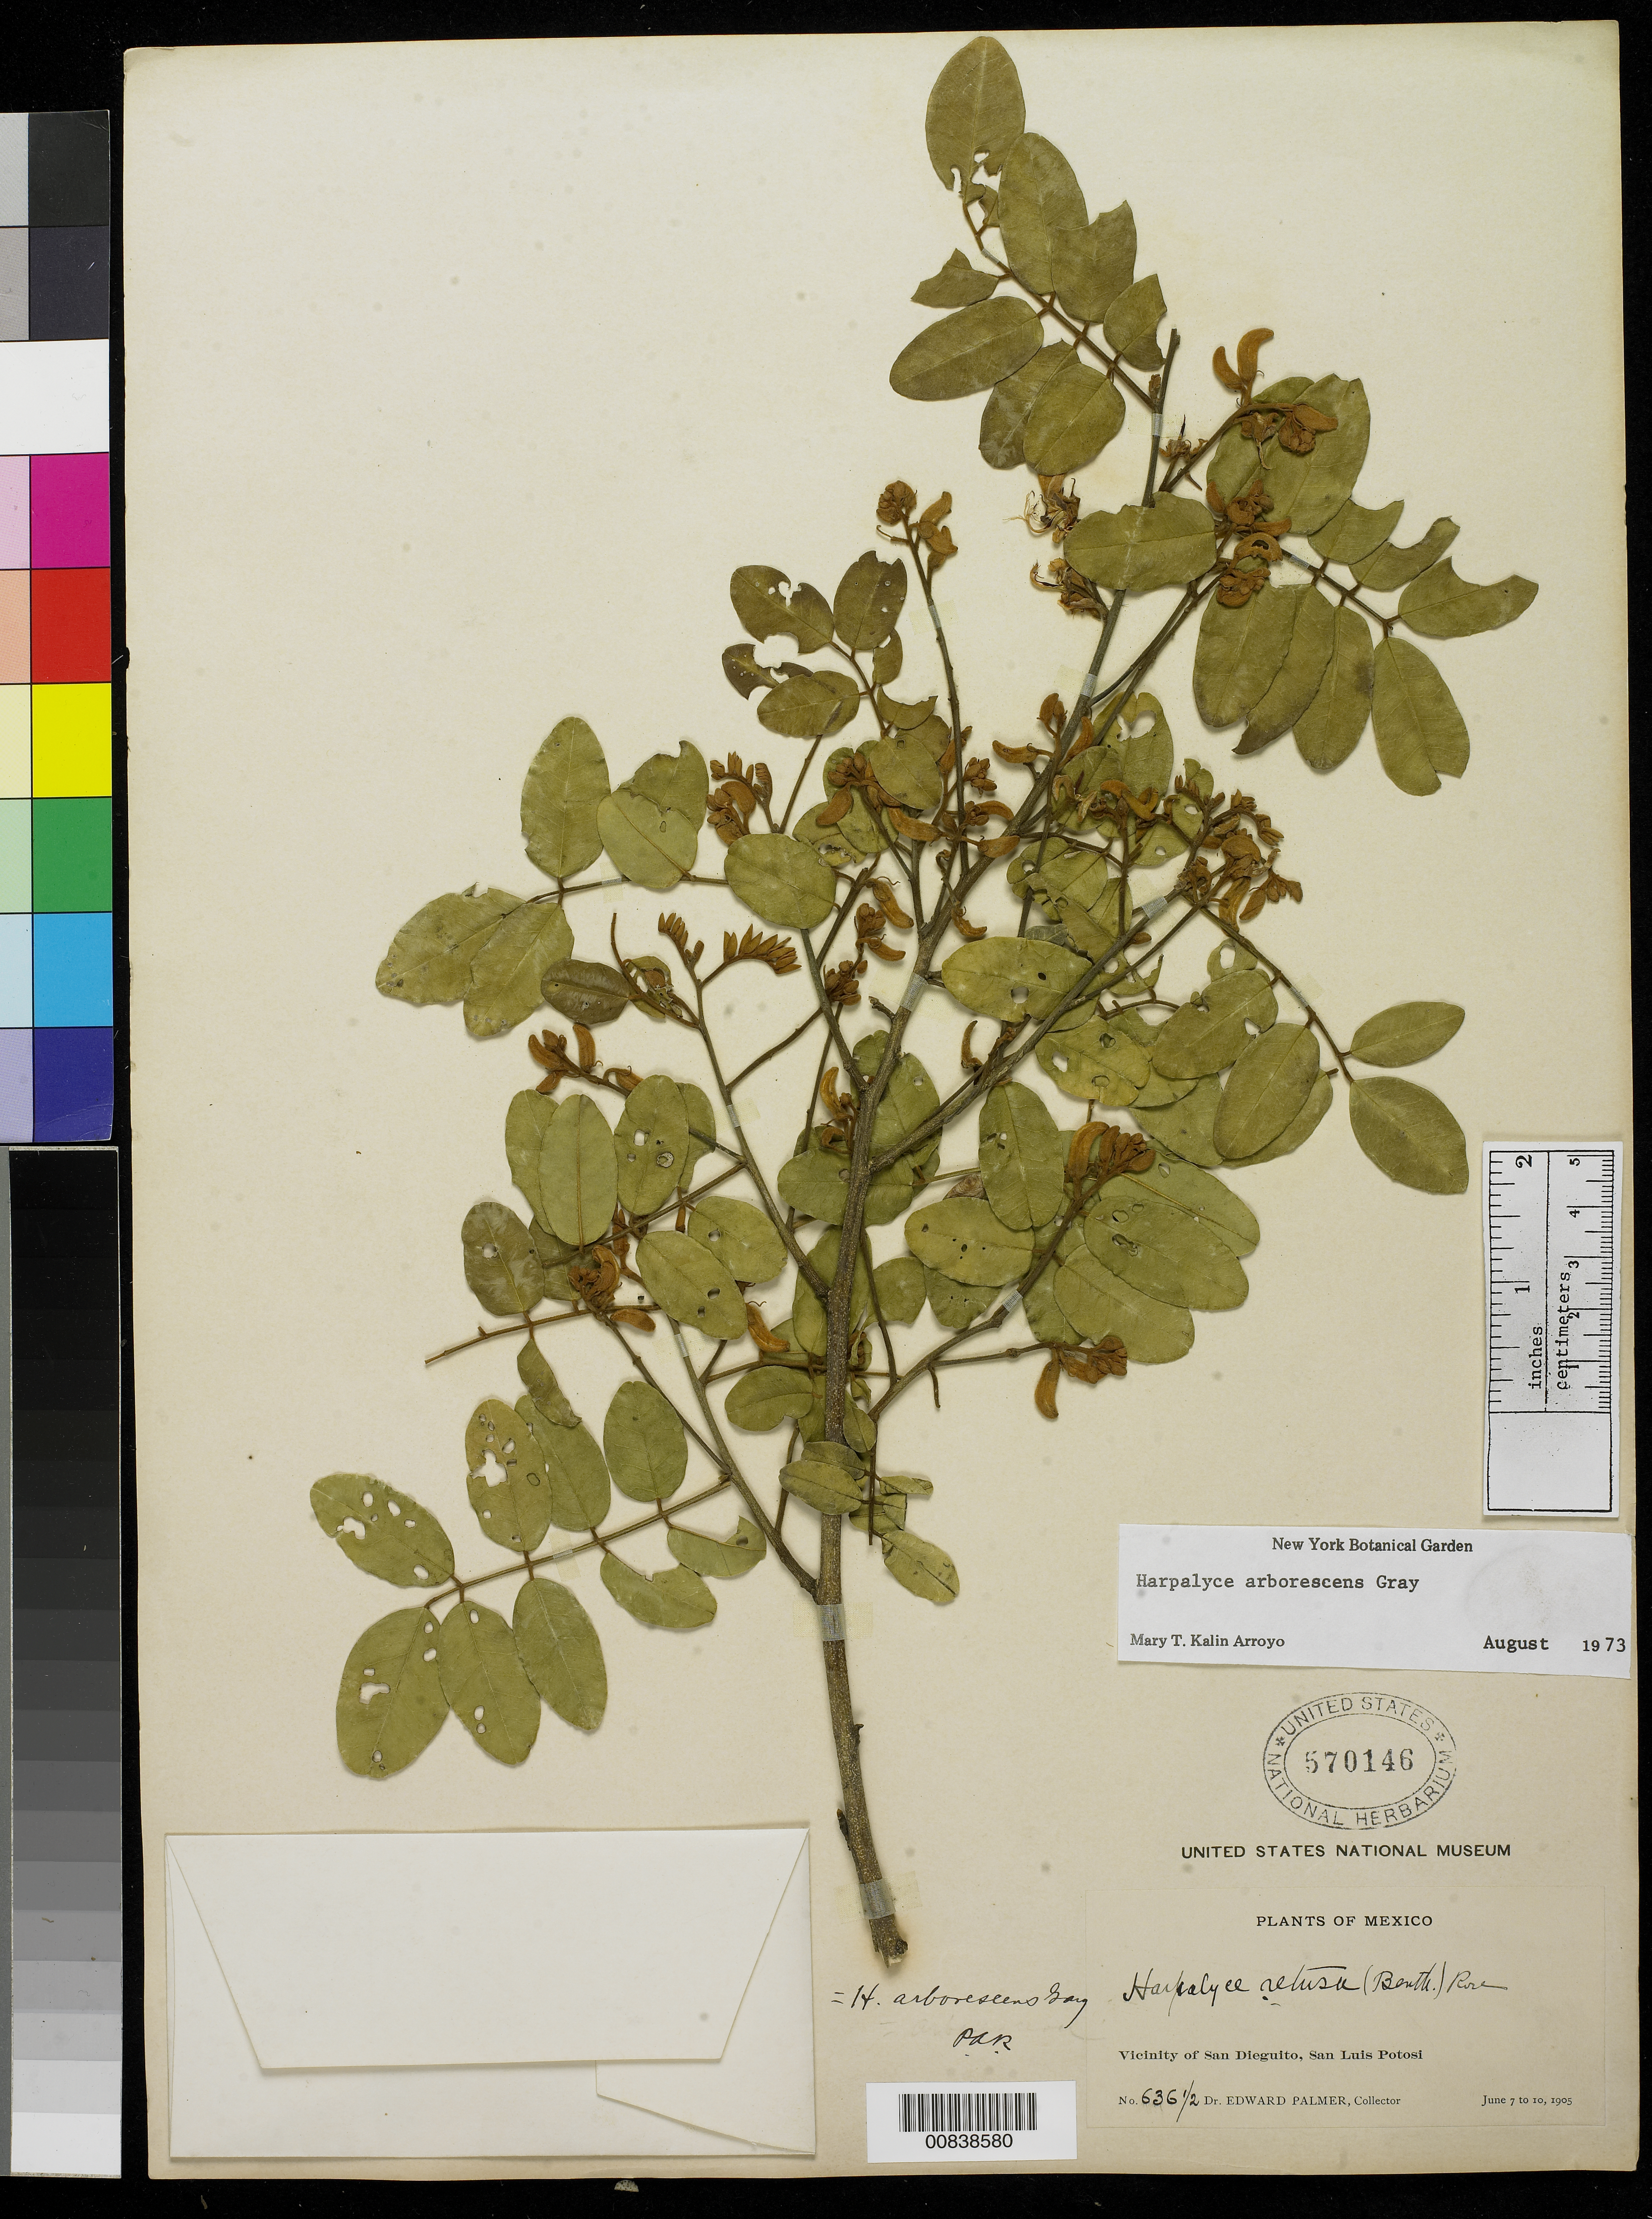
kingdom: Plantae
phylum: Tracheophyta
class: Magnoliopsida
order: Fabales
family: Fabaceae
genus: Psorothamnus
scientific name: Psorothamnus arborescens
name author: (Torr. ex A. Gray) Barneby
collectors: E. Palmer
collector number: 636½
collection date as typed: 07 Jun 1905 to 10 Jun 1905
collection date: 1905-06-07/1905-06-10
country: Mexico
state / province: San Luis Potosí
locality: Vicinity of San Dieguito, San Luis Potosí.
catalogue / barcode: US 570146